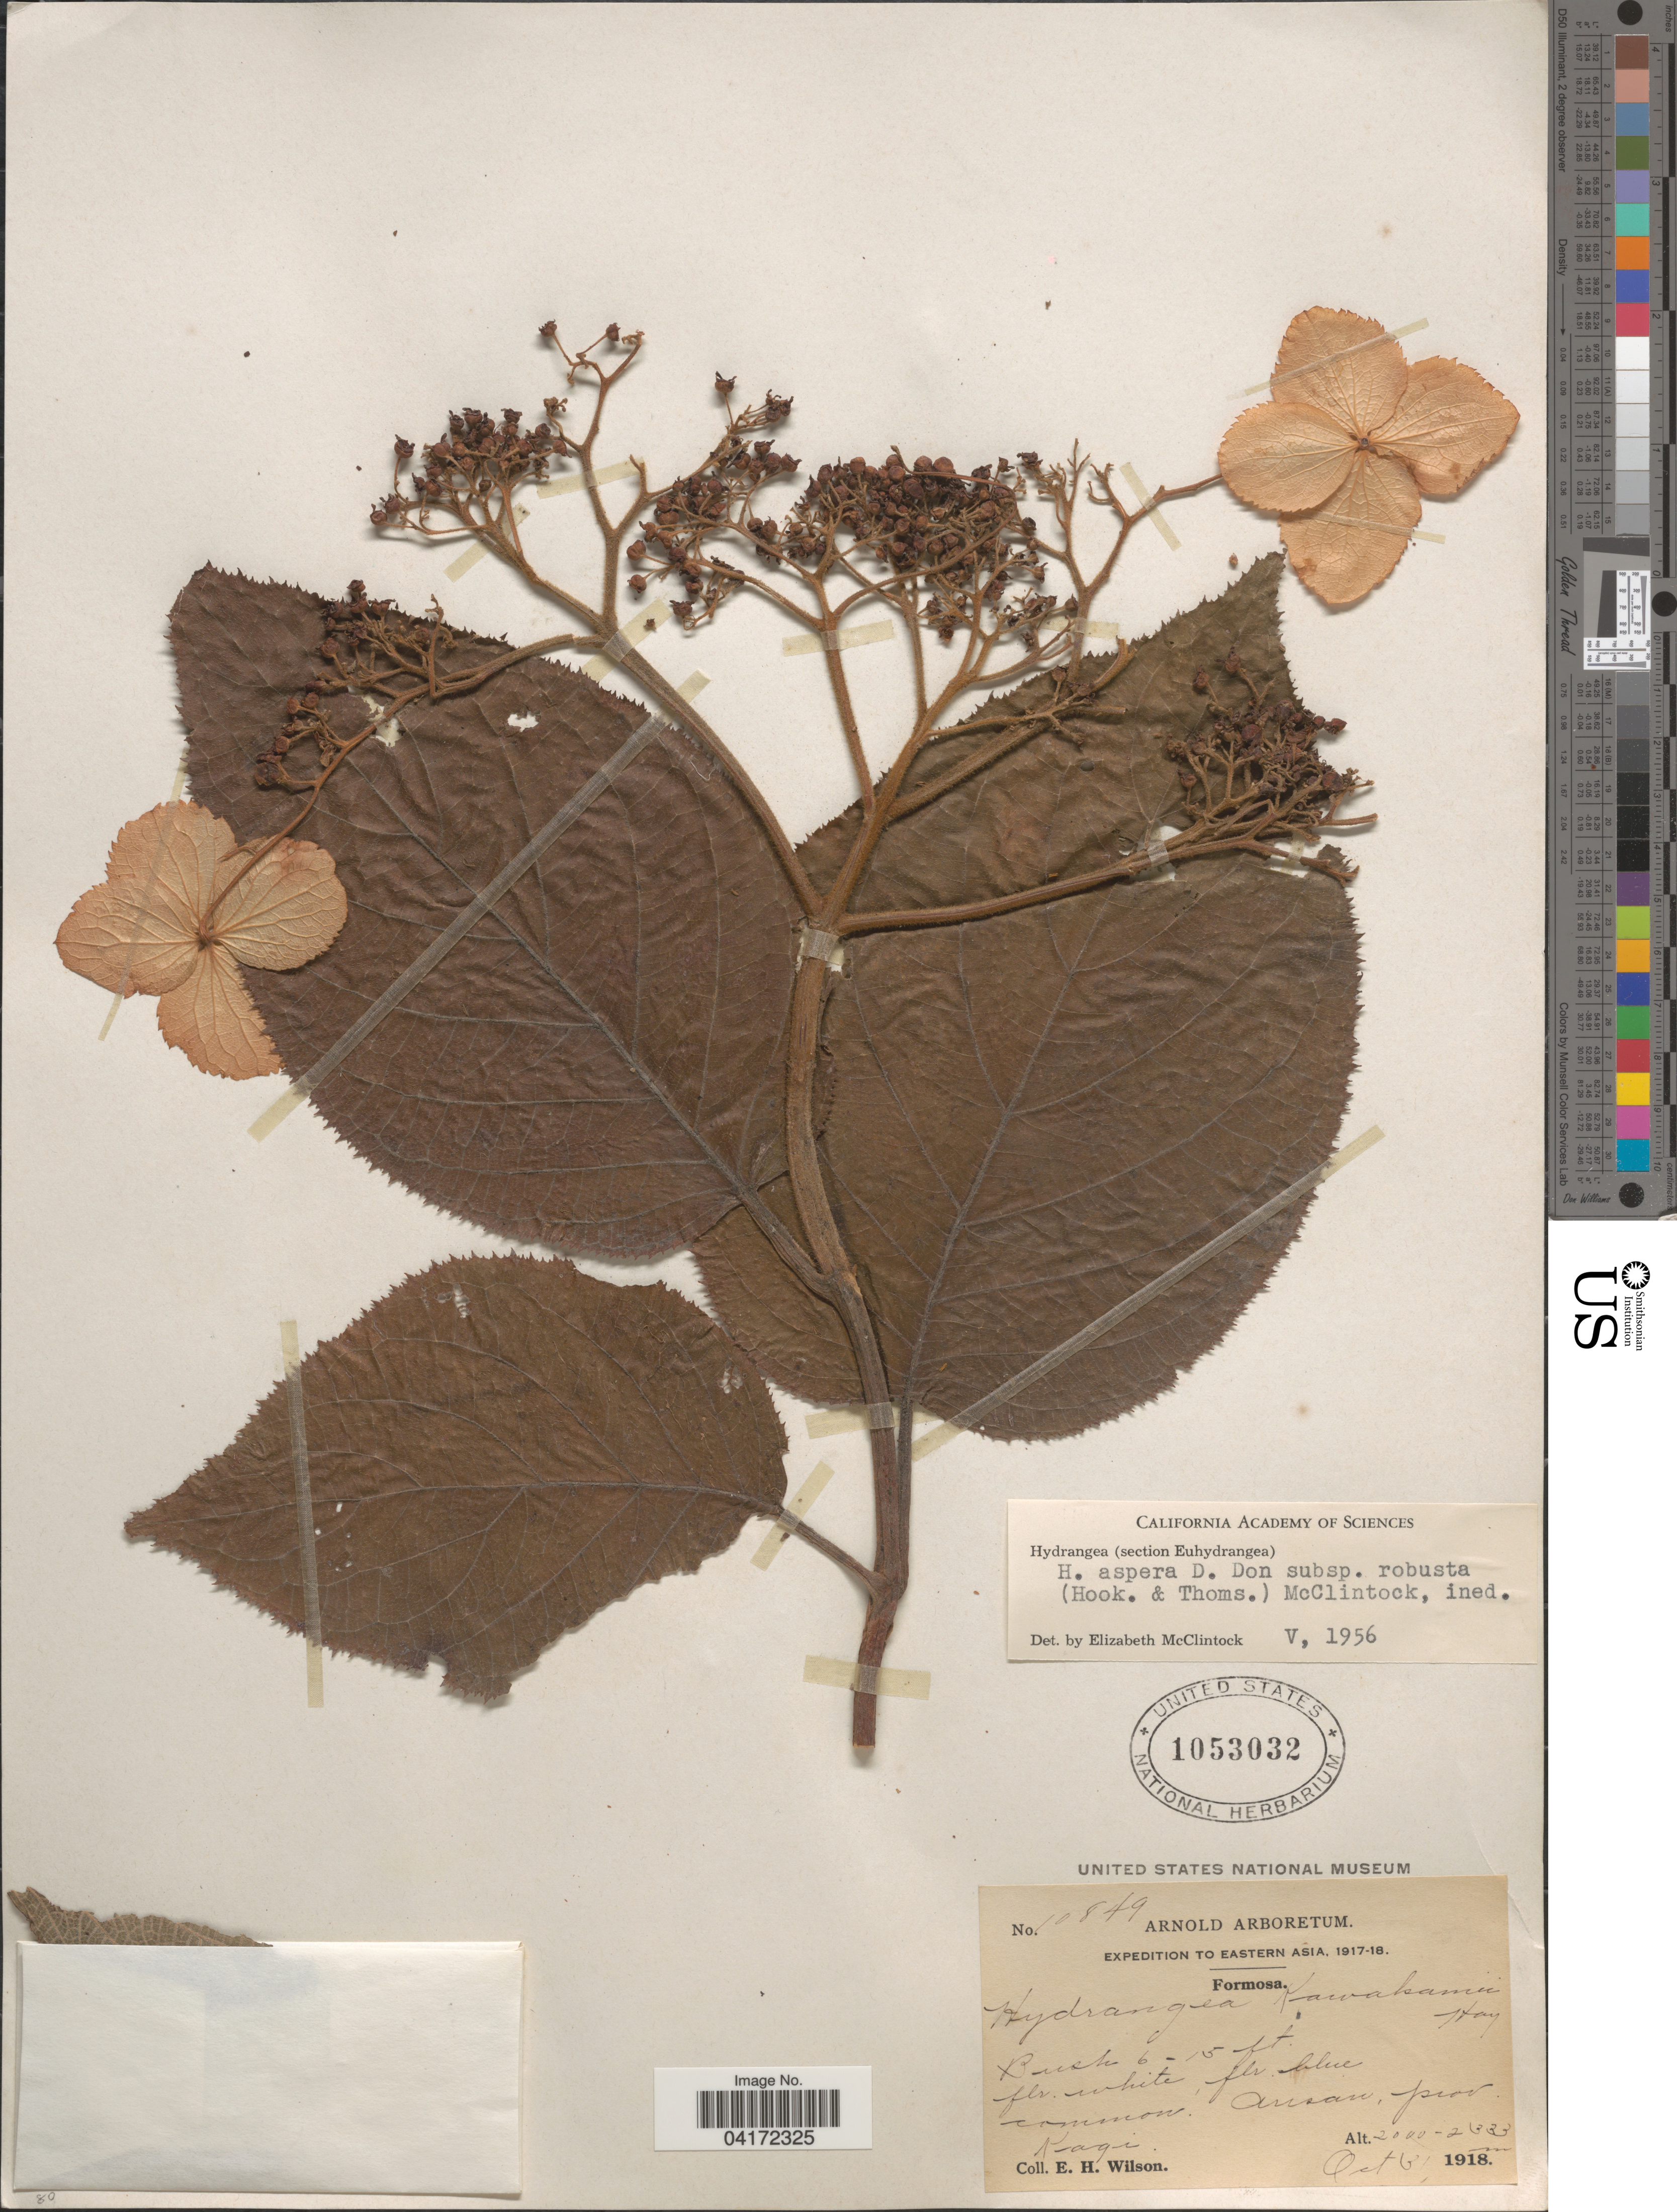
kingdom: Plantae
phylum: Tracheophyta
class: Magnoliopsida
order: Cornales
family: Hydrangeaceae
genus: Hydrangea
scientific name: Hydrangea aspera subsp. robusta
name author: (Hook. f. & Thomson) E. M. McClint.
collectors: E. Wilson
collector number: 10849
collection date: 1918-10-06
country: Taiwan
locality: Expedition to Eastern Asia, 1917-18. Formosa. Arisan, prov. Kagi.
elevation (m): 2000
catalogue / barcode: US 1053032